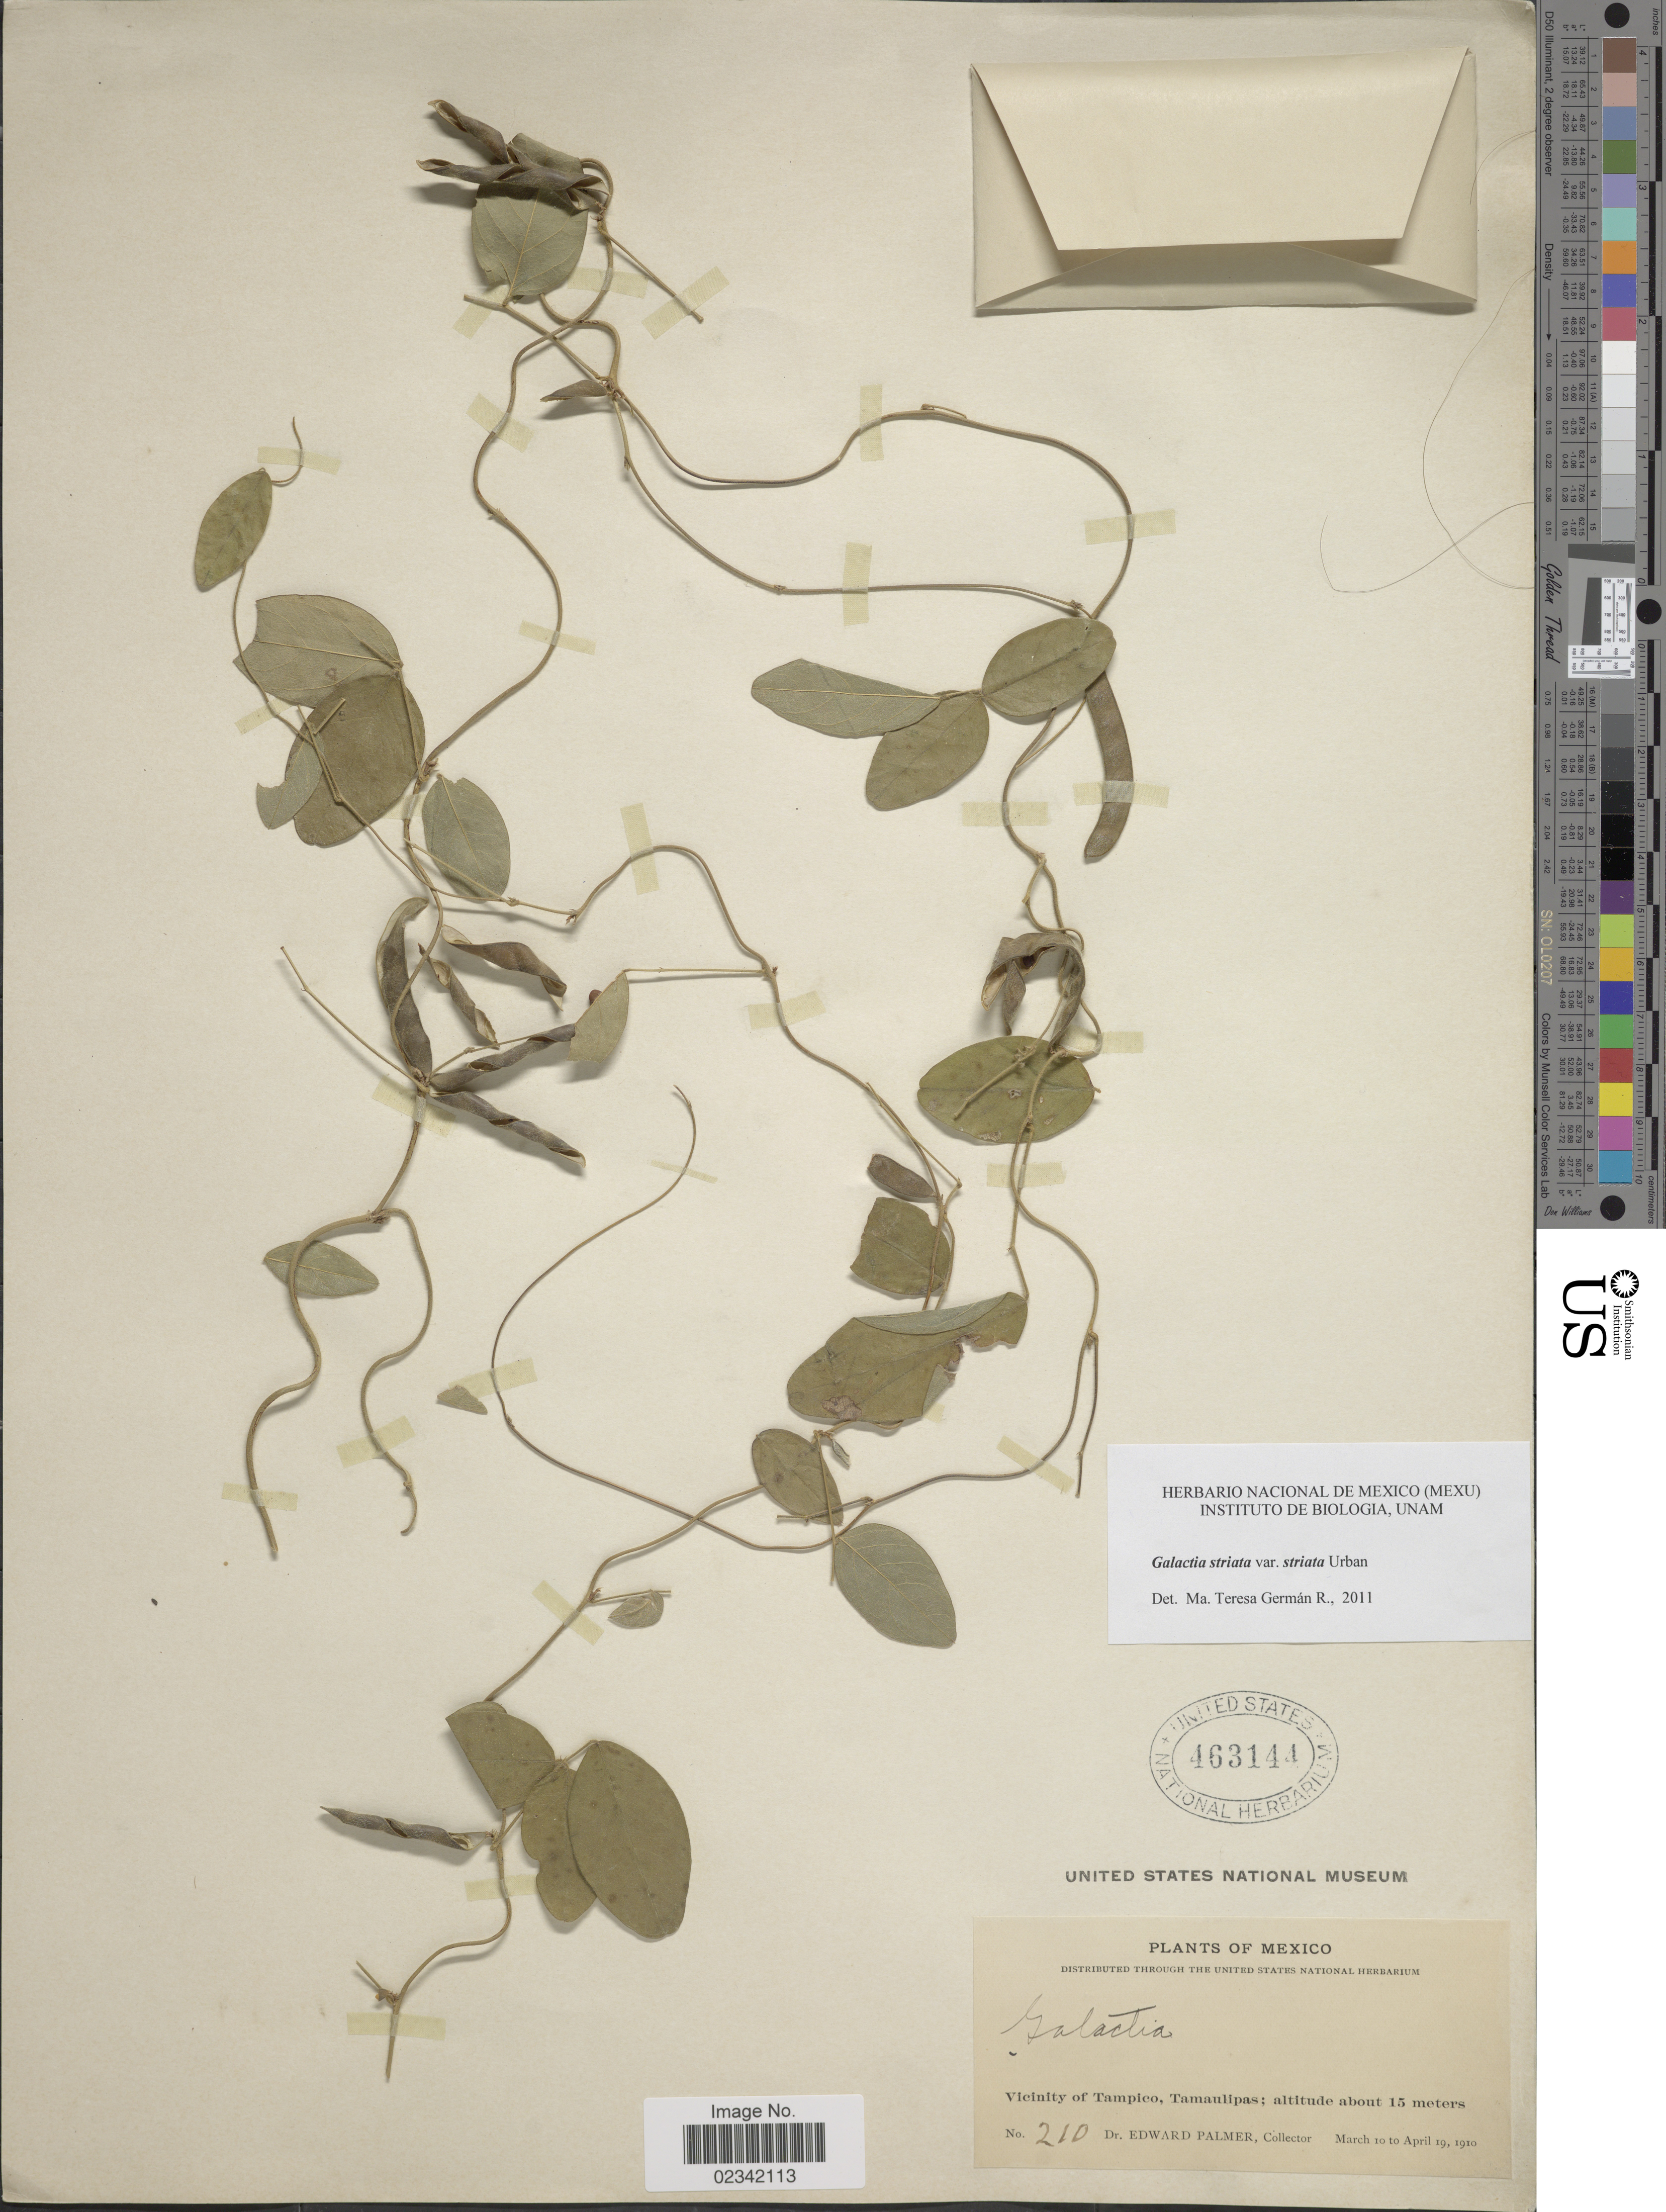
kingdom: Plantae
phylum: Tracheophyta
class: Magnoliopsida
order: Fabales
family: Fabaceae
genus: Galactia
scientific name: Galactia striata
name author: (Jacq.) Urb.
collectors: E. Palmer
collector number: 210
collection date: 1910-03-10/1910-04-19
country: Mexico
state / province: Tamaulipas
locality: Vicinity of Tampica, Tamaulipas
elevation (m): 15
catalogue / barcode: US 463144